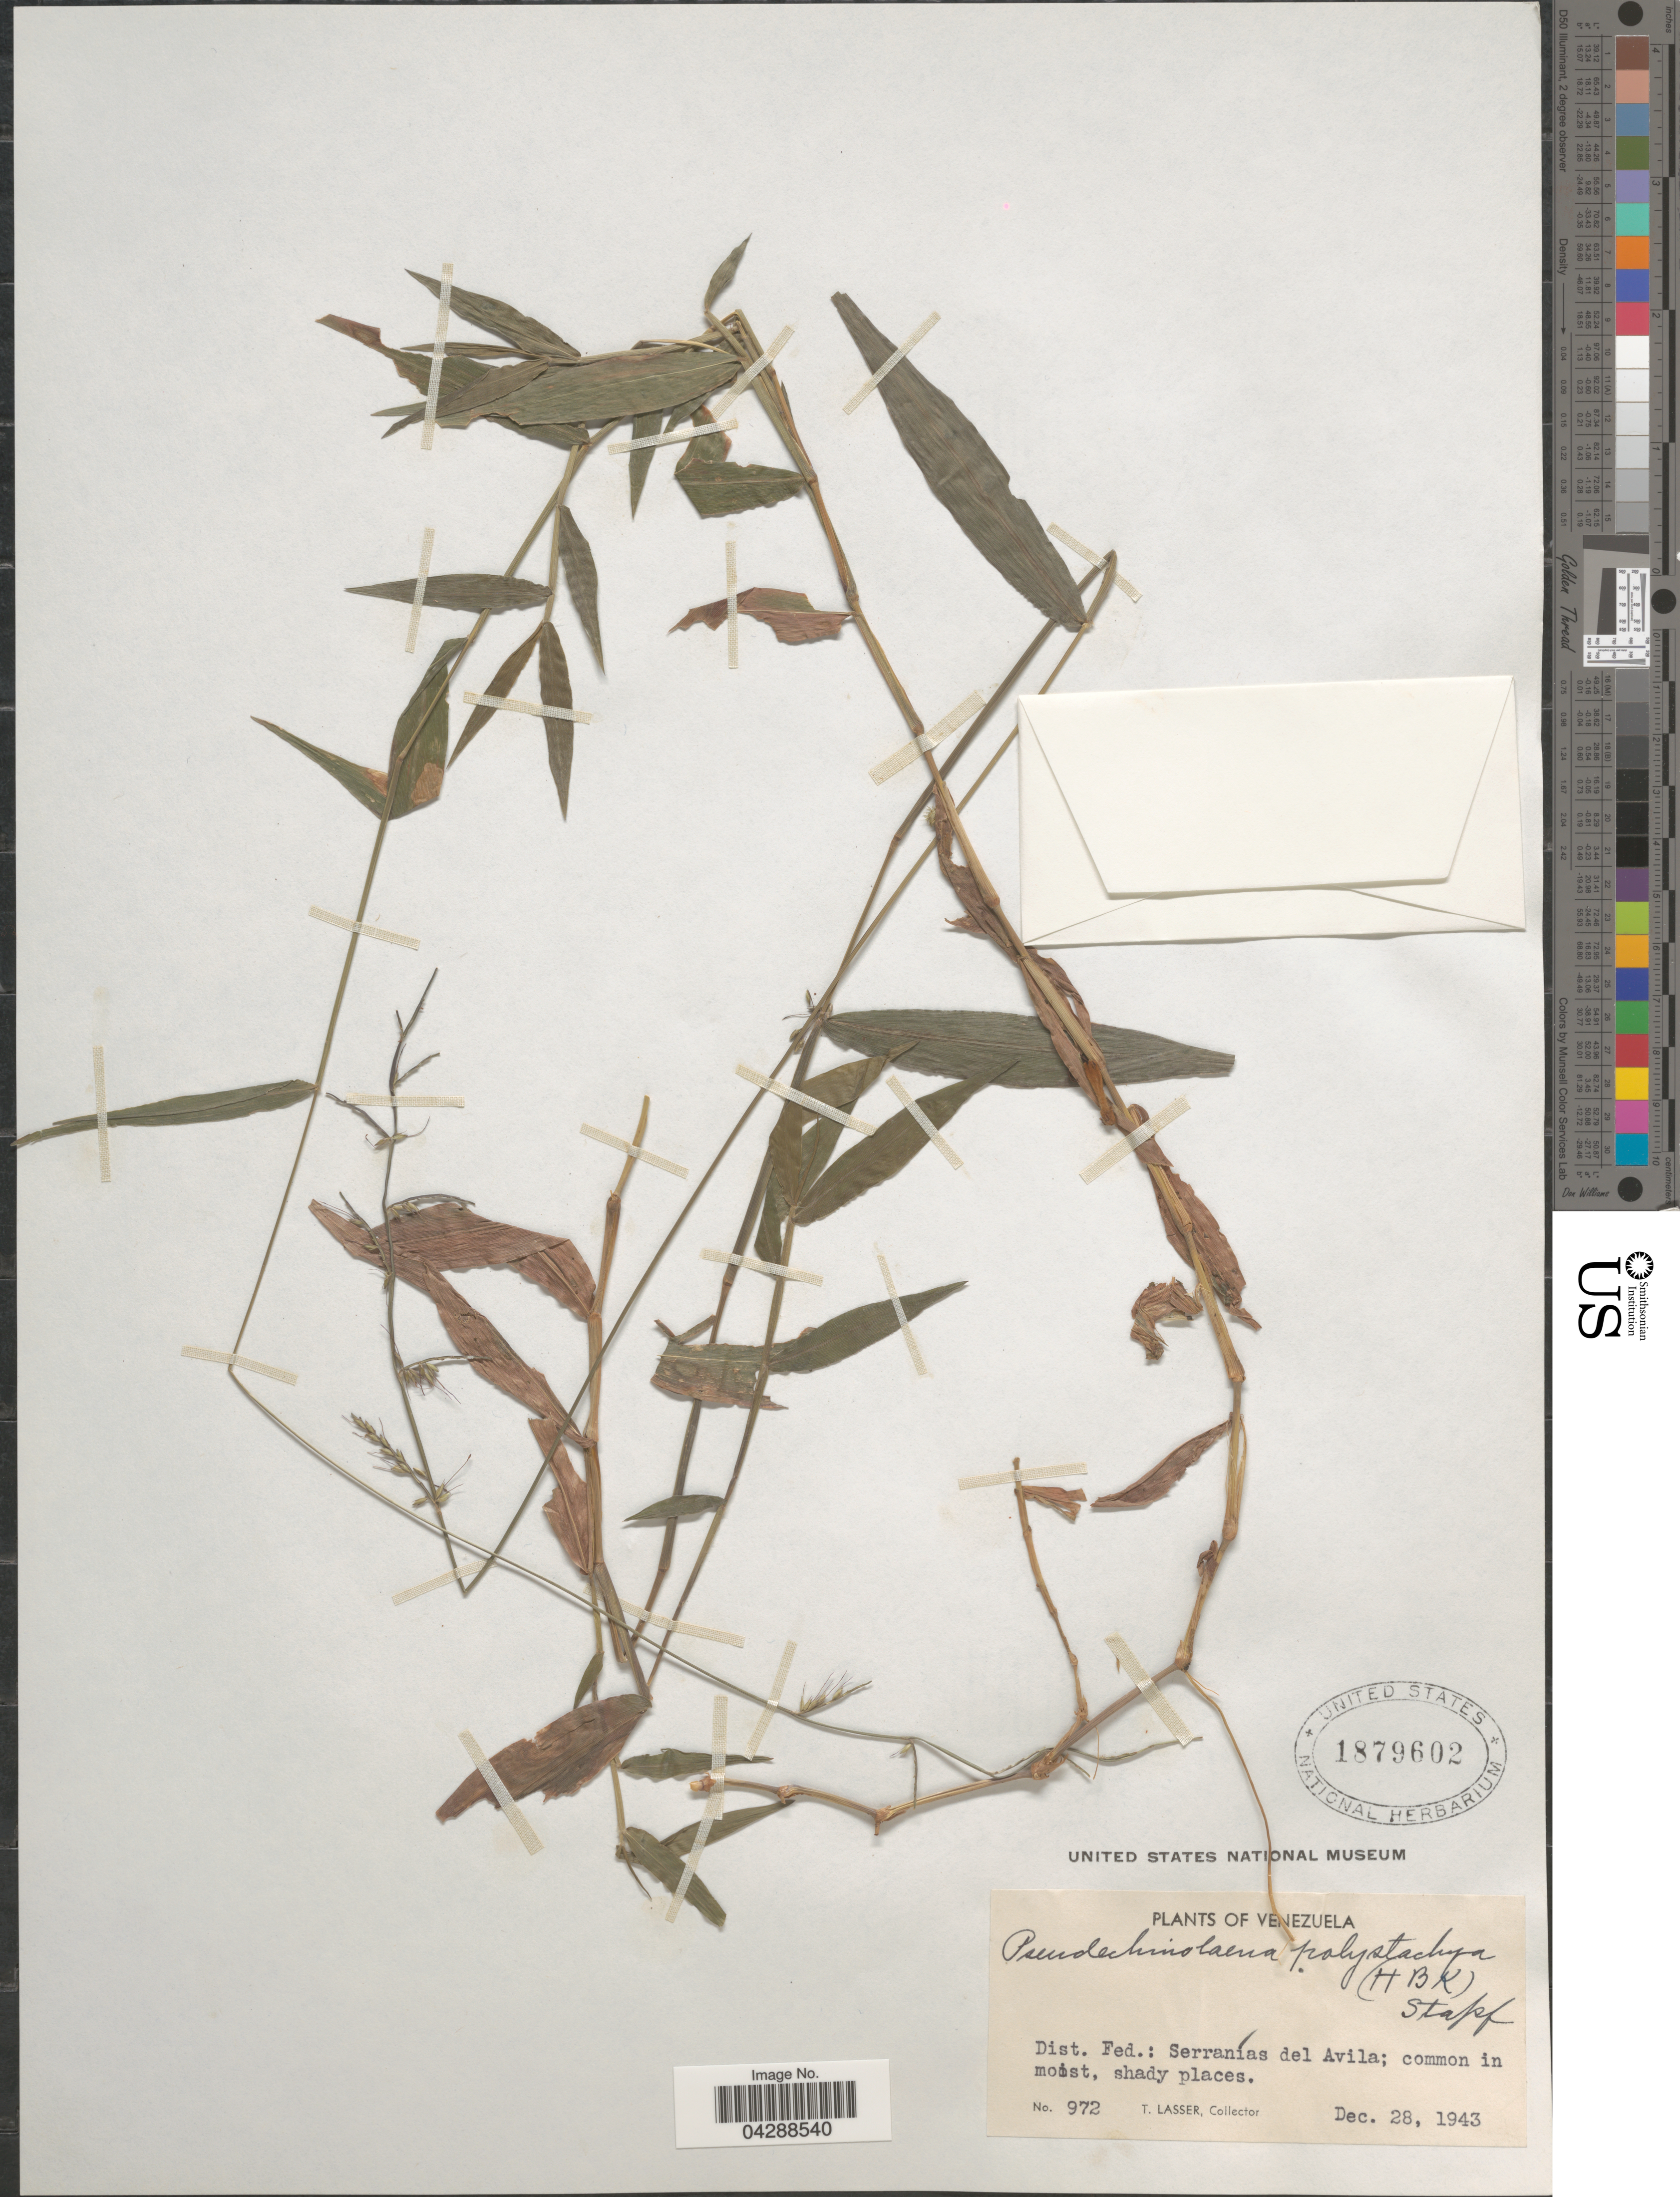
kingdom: Plantae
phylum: Tracheophyta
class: Liliopsida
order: Poales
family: Poaceae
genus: Pseudechinolaena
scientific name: Pseudechinolaena polystachya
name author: (Kunth) Stapf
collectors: T. Lasser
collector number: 972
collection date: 1943-12-28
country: Venezuela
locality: Dist. Fed.: Serranías del Avila.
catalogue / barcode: US 1879602